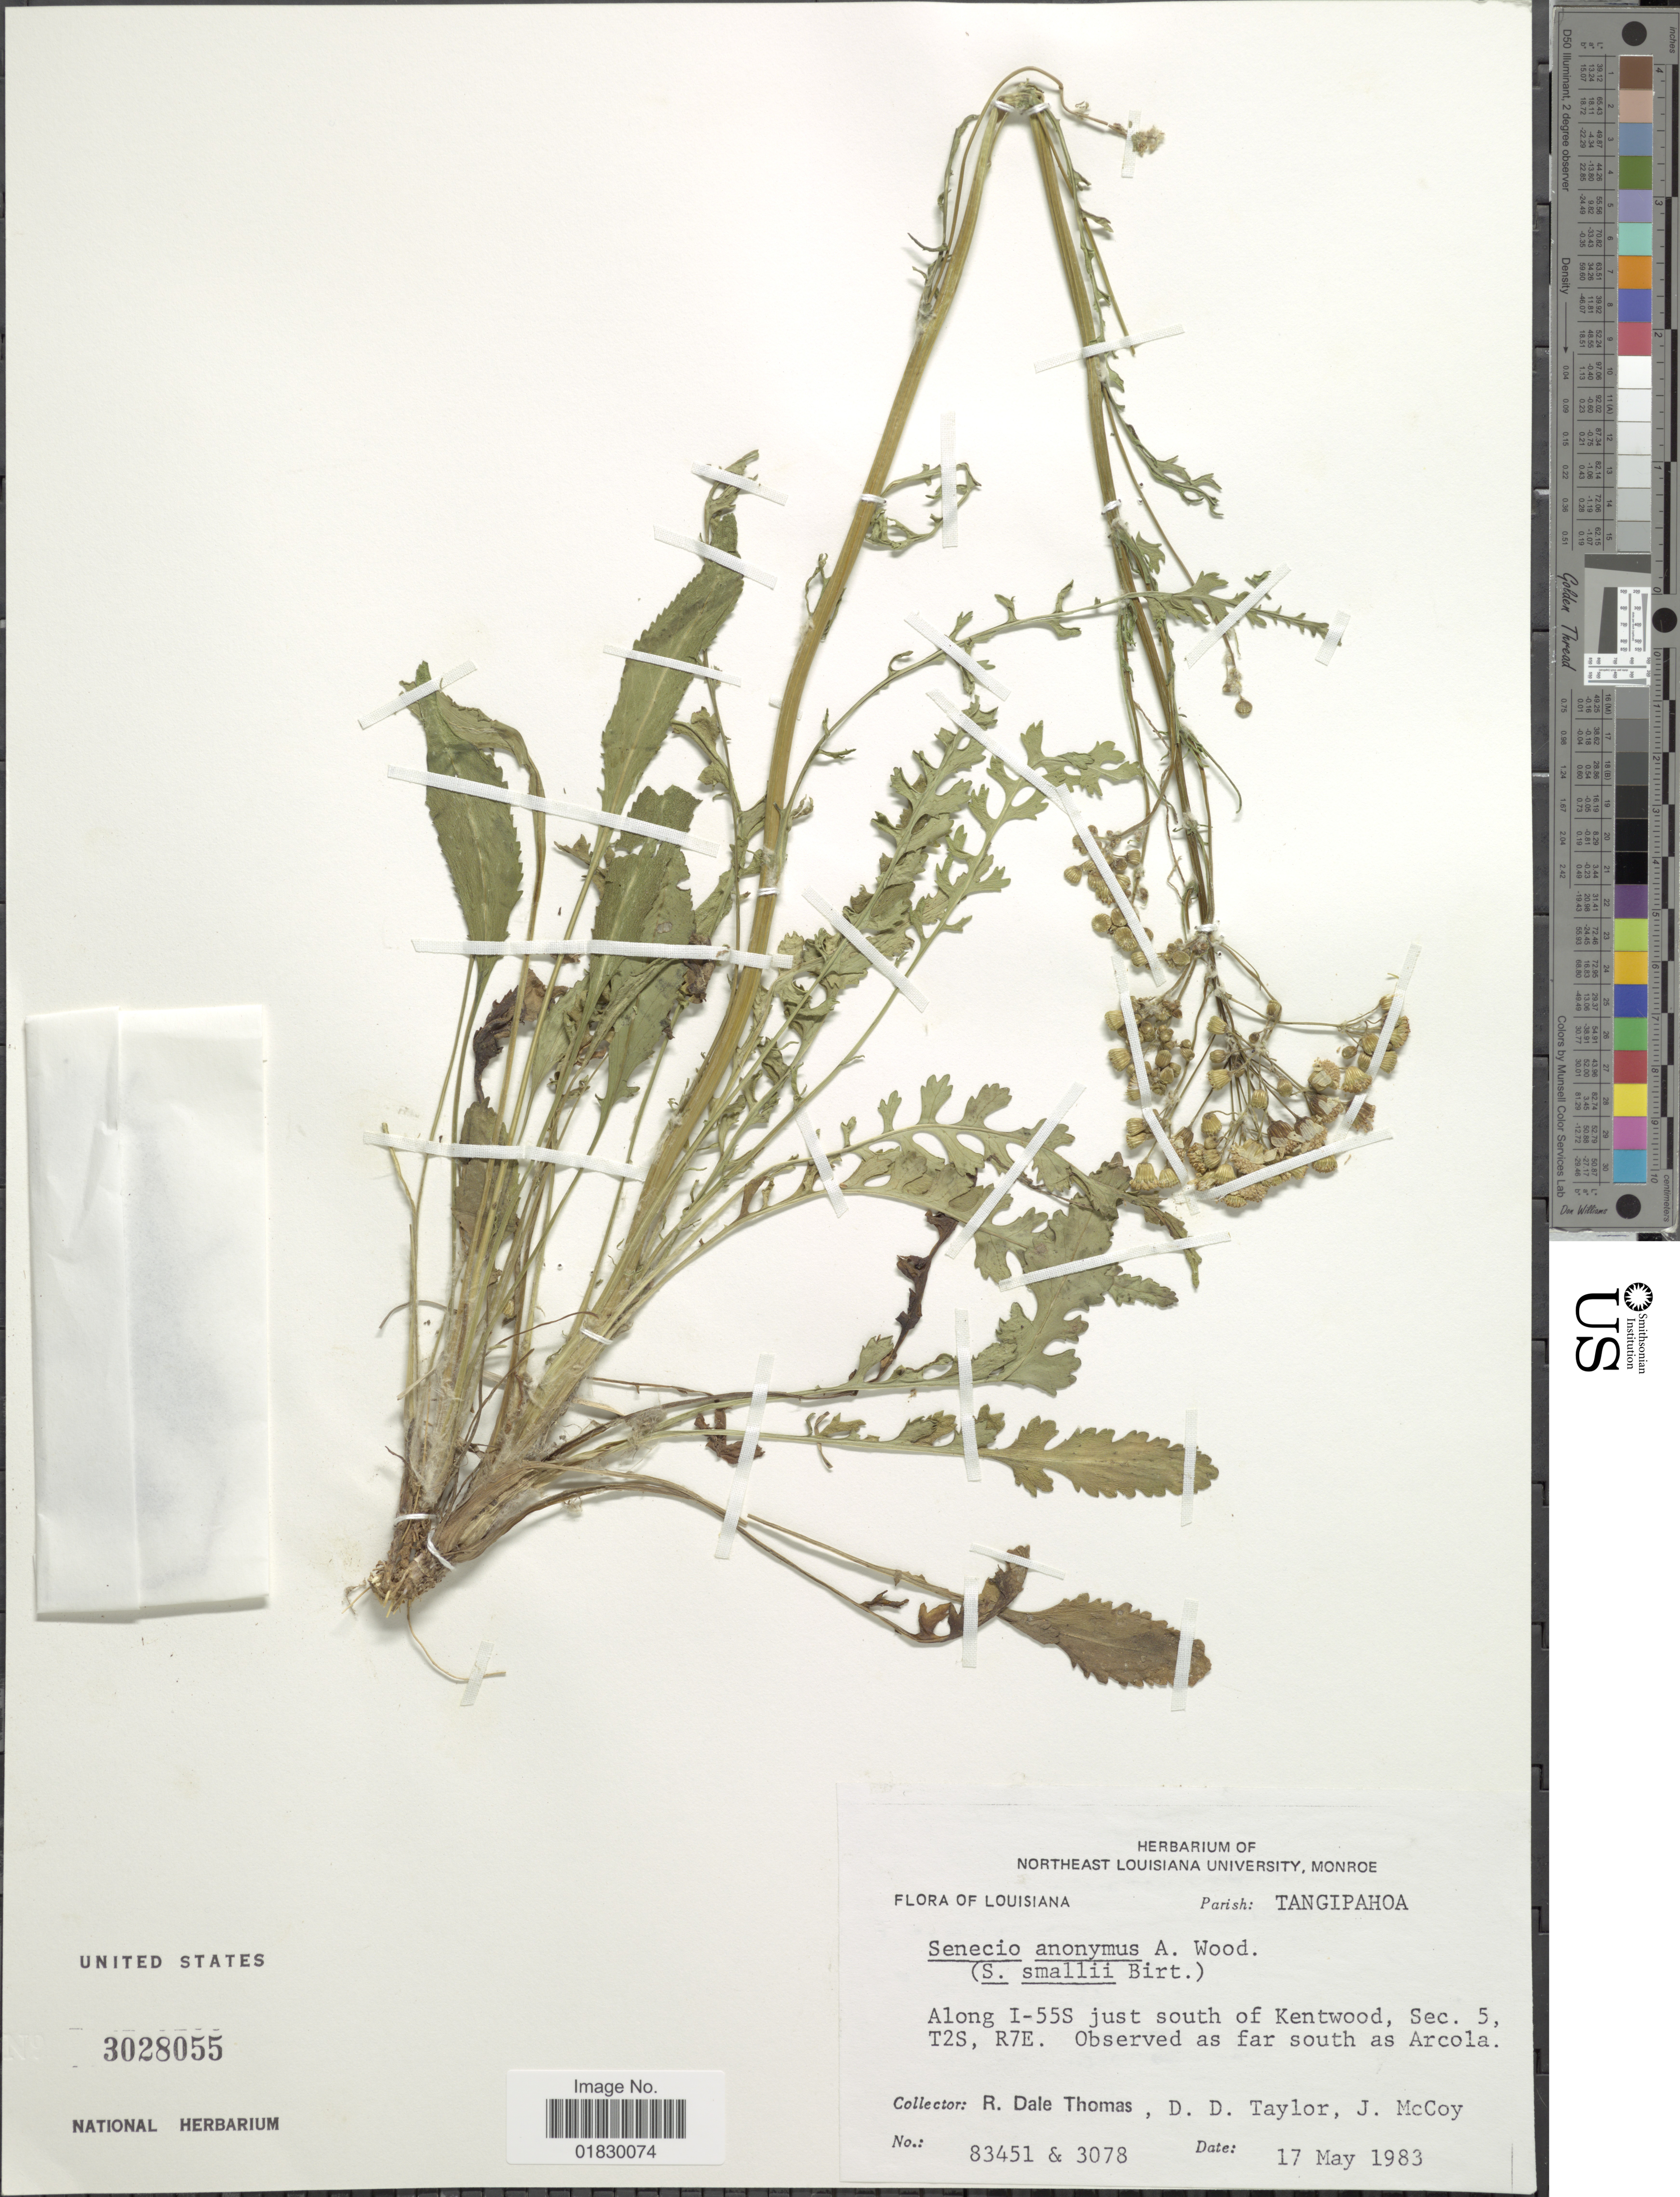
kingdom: Plantae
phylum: Tracheophyta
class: Magnoliopsida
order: Asterales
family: Asteraceae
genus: Packera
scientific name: Packera anonyma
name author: (Alph. Wood) W.A. Weber & Á. Löve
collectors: R. Thomas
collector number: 83451/3078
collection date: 1983-05-17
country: United States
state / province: Louisiana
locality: Parish: Tangipahoa, Along I-55S just south of Kentwood, Sec. 5, T2S, R7E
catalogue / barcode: US 3028055